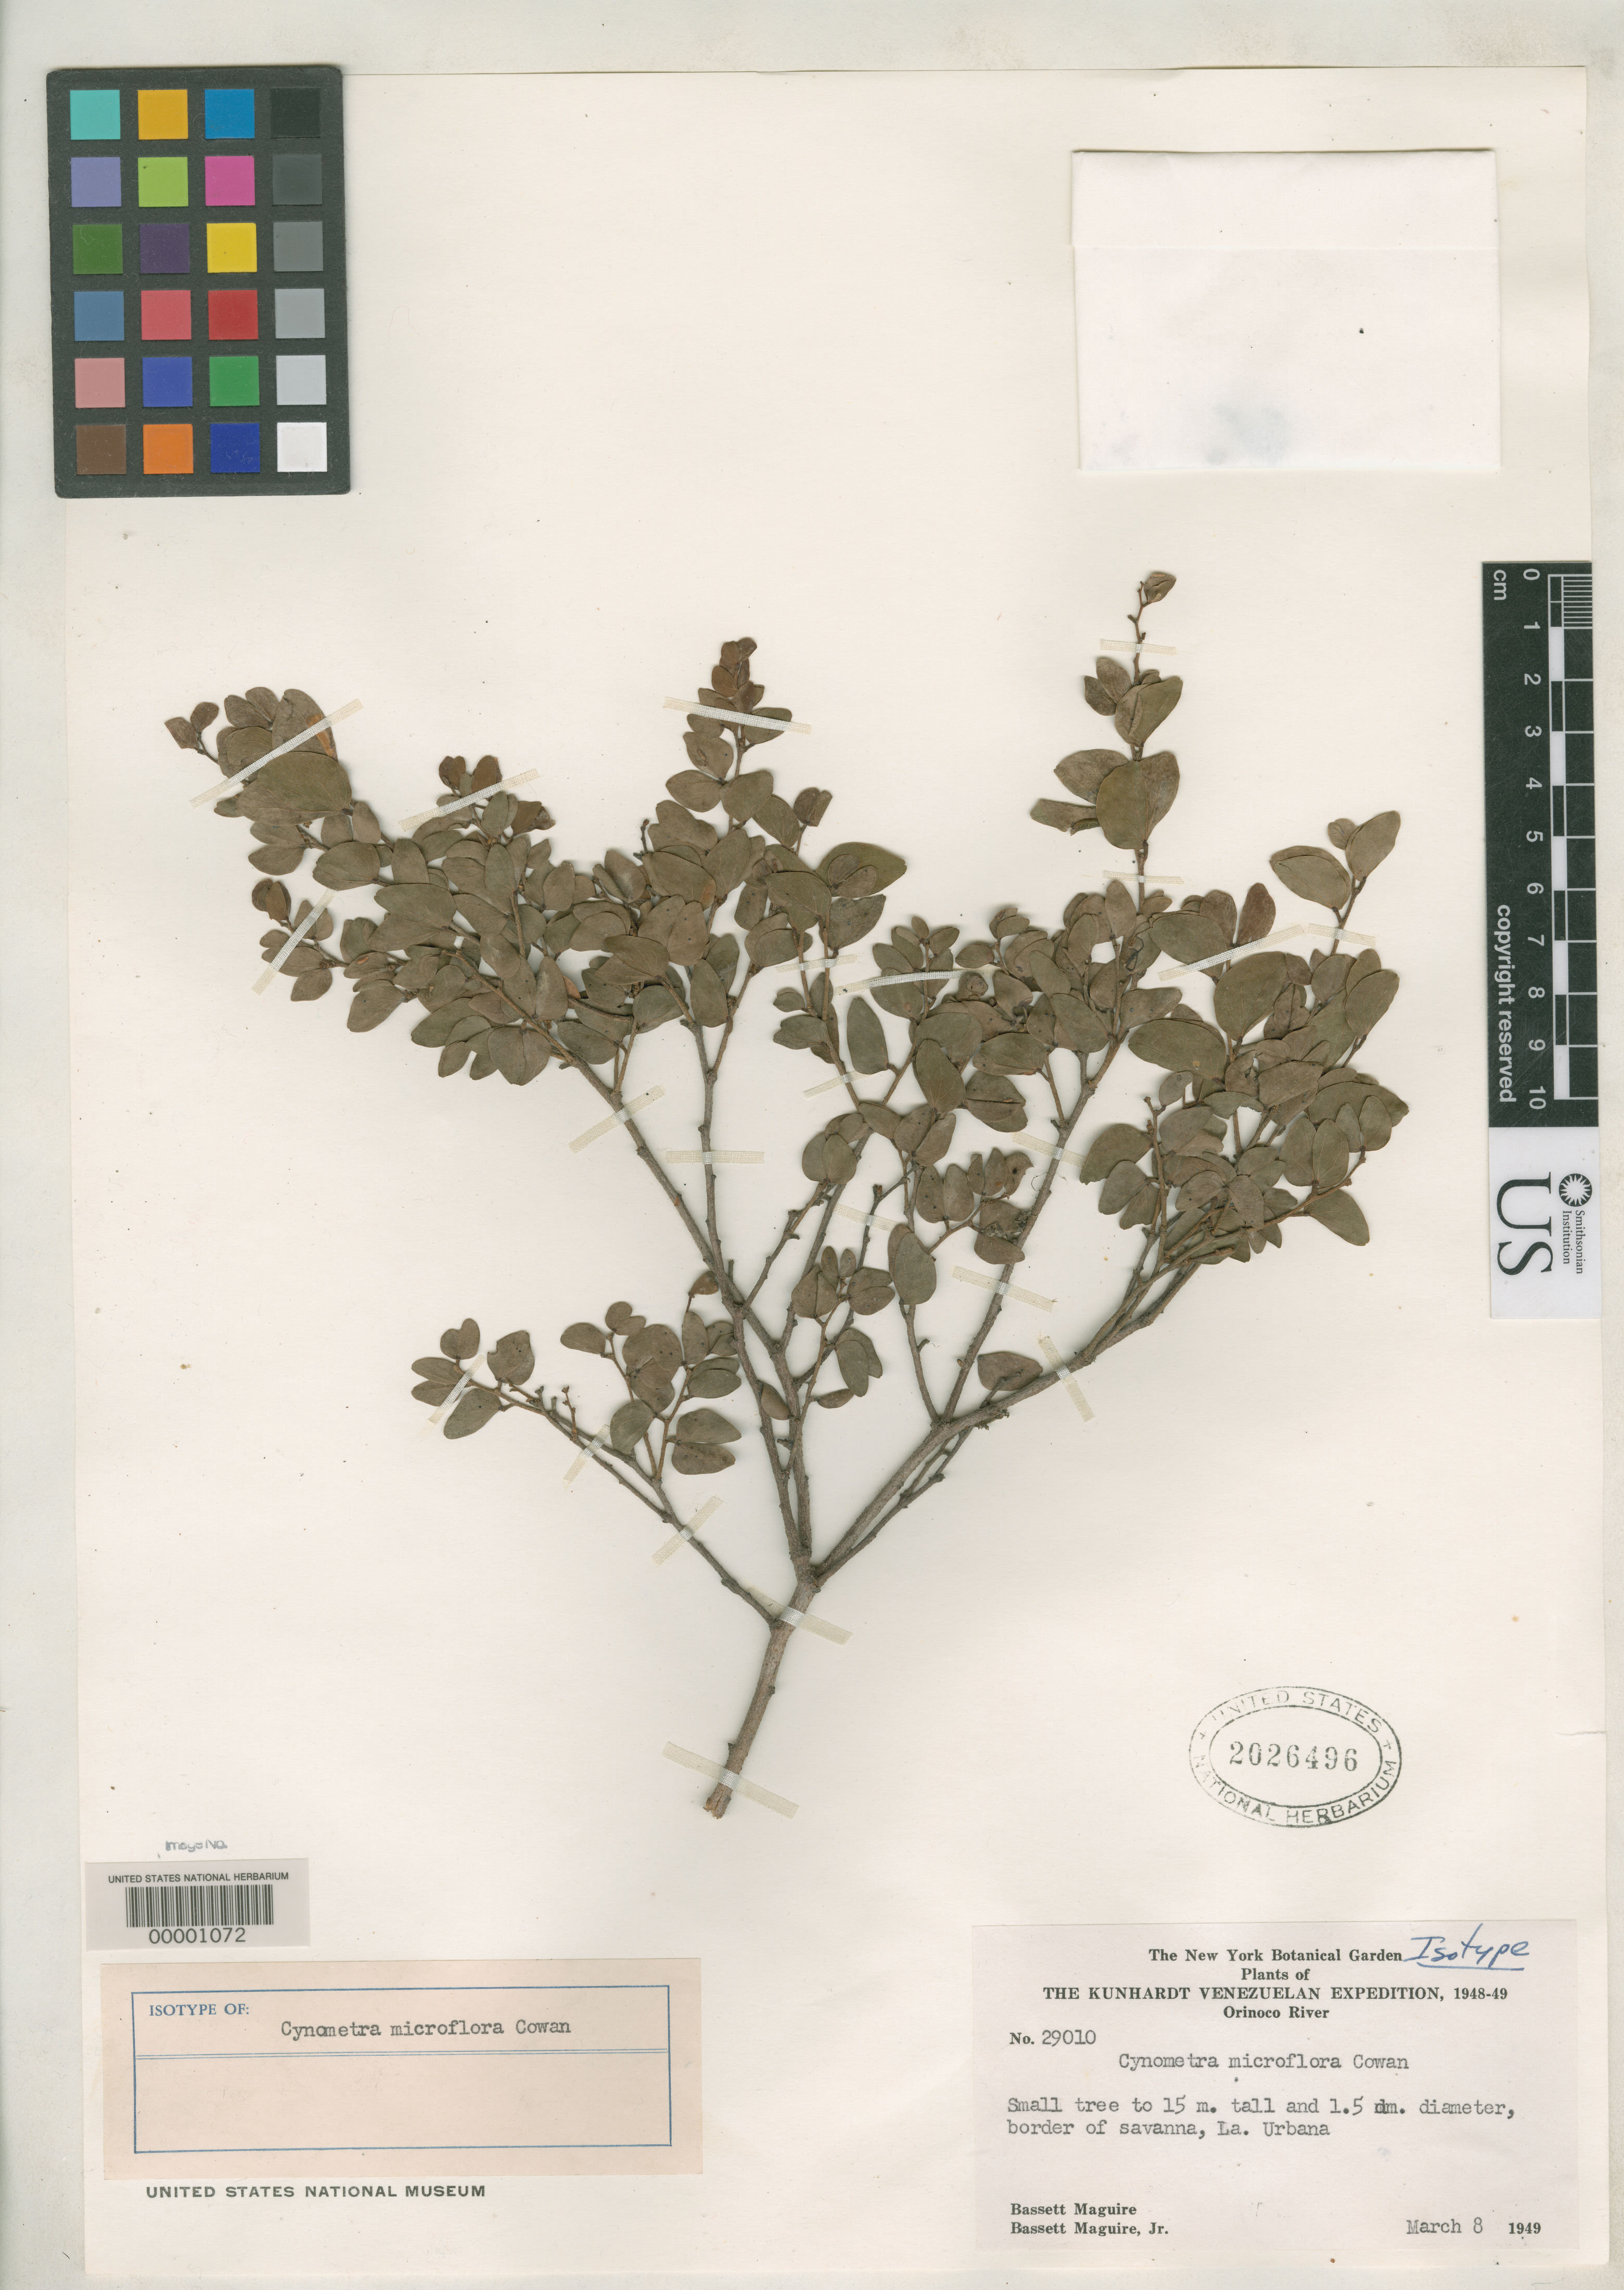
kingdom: Plantae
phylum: Tracheophyta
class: Magnoliopsida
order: Fabales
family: Fabaceae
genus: Cynometra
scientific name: Cynometra microflora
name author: R.S. Cowan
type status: Isotype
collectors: B. Maguire & C. K. Maguire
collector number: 29010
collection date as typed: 08 Mar 1949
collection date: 1949-03-08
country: Venezuela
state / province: Amazonas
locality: Orinoco River.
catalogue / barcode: US 2026496